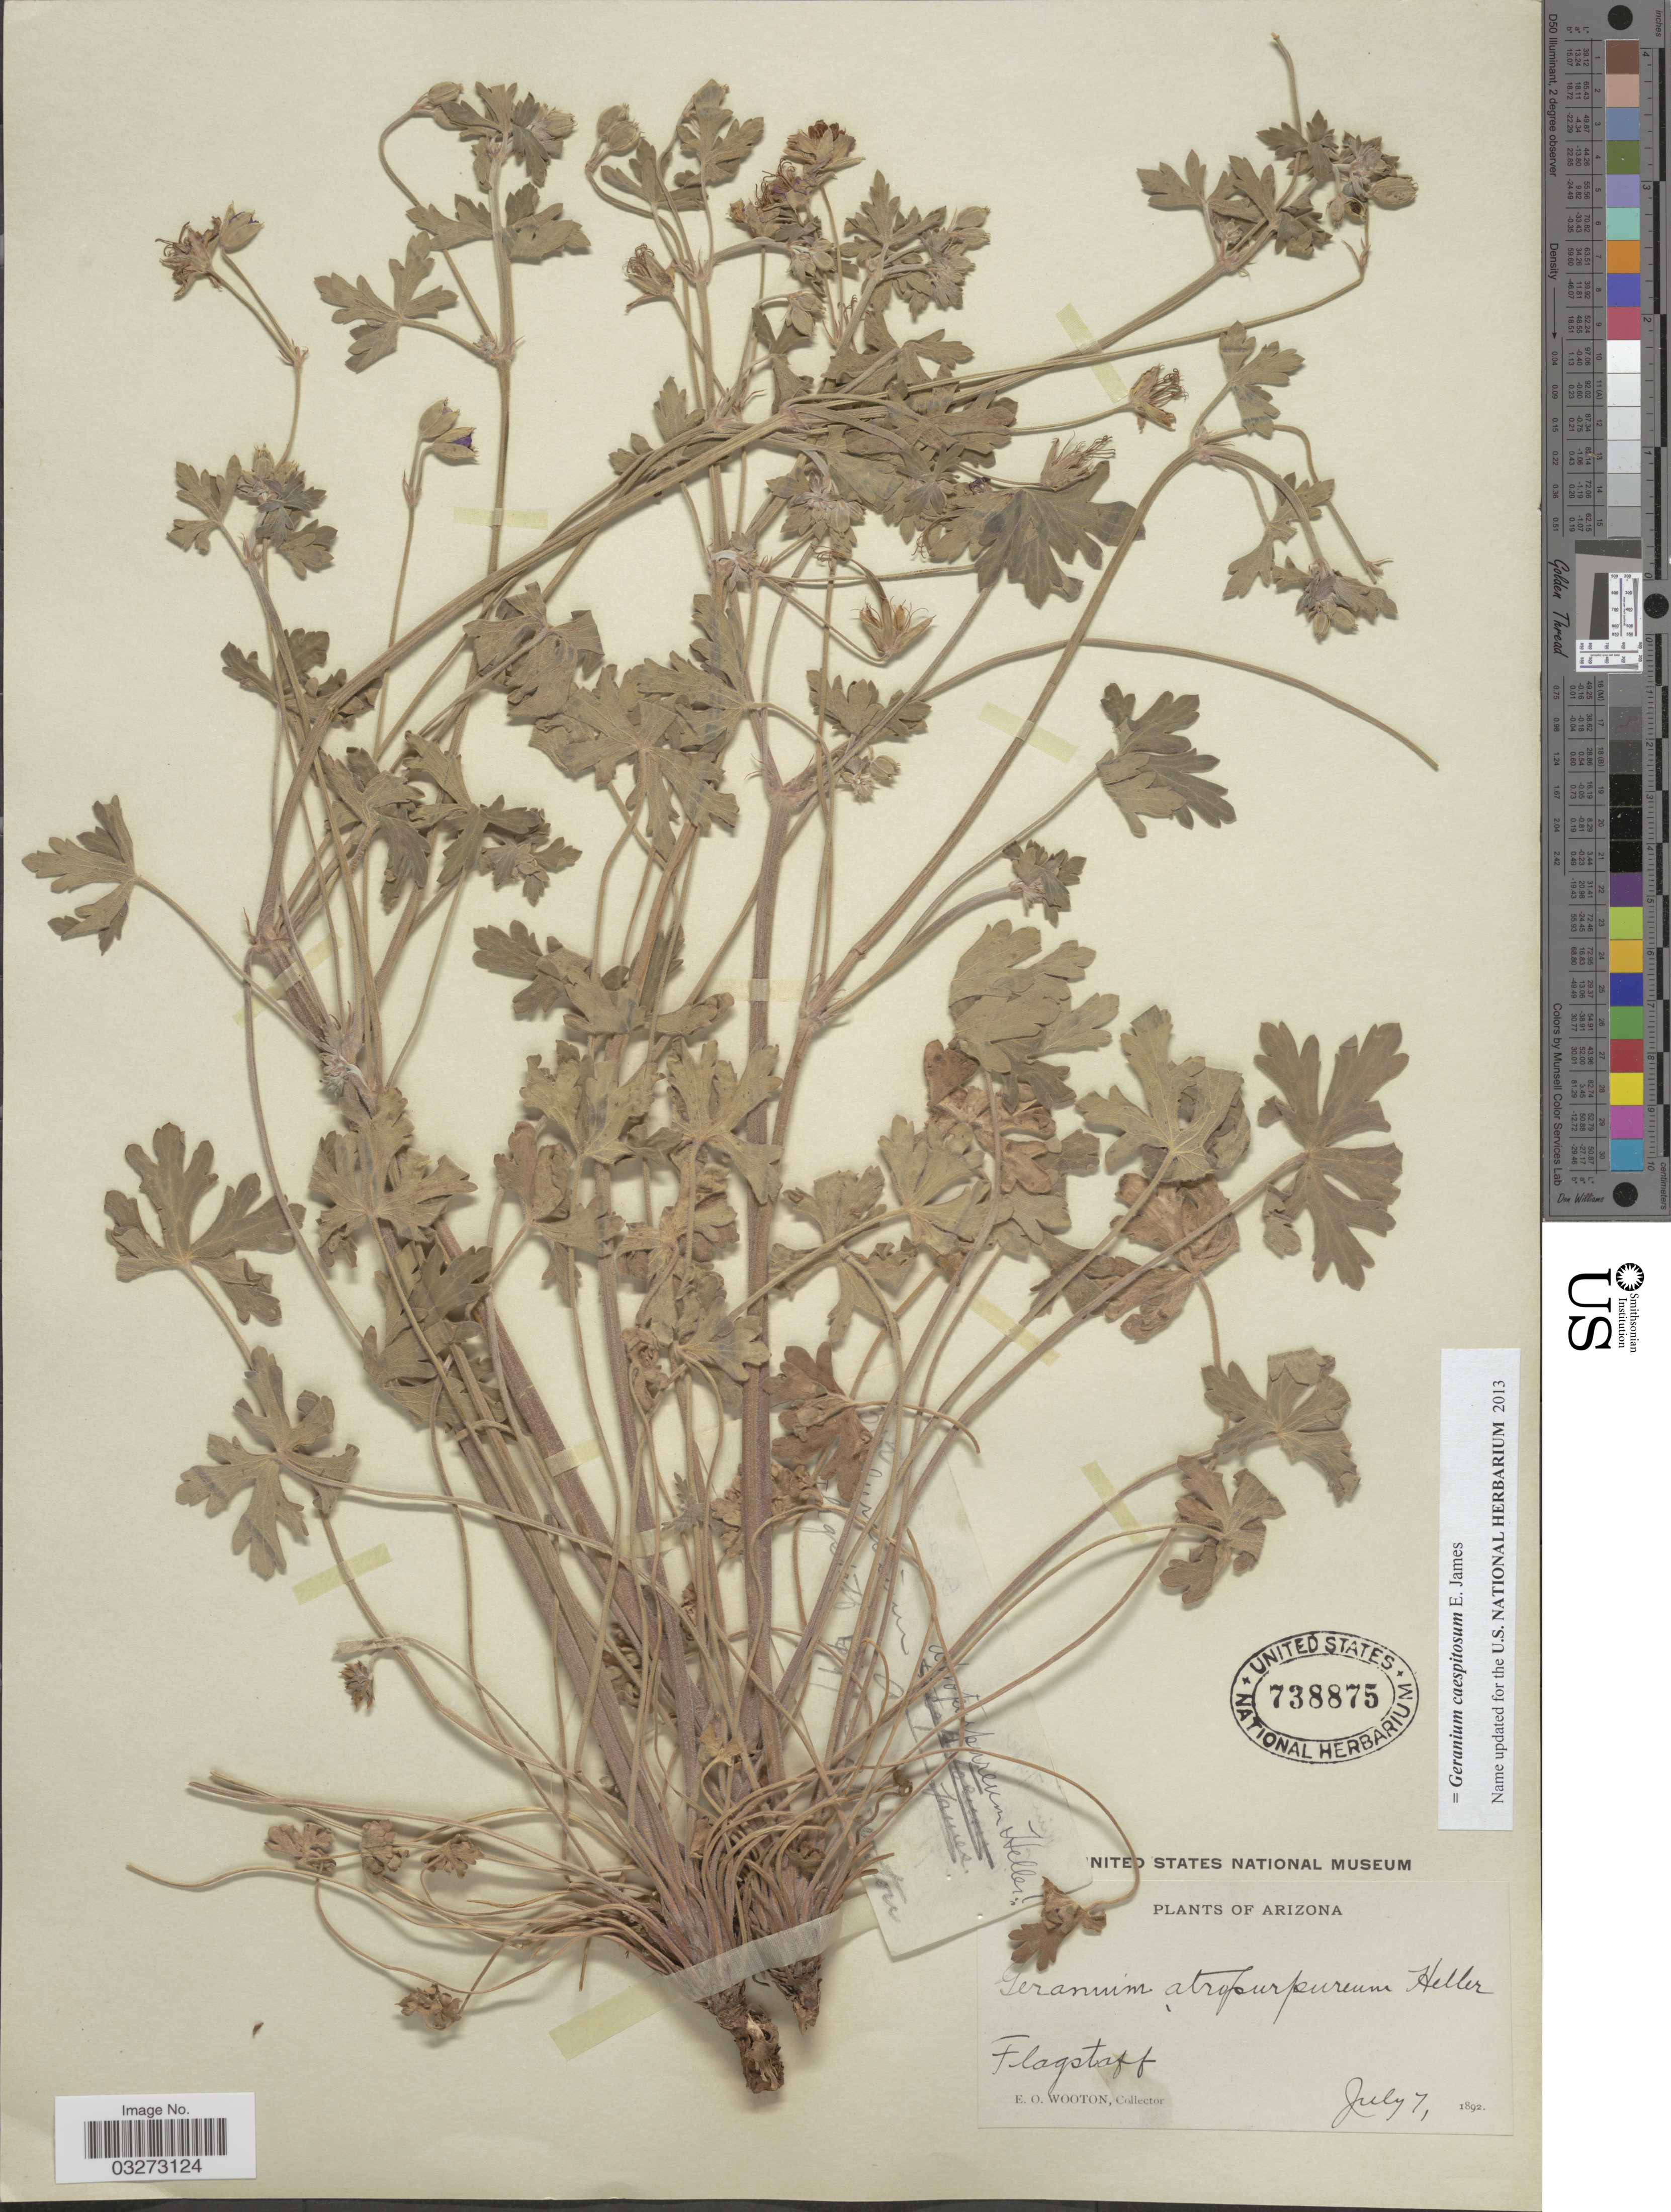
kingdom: Plantae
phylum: Tracheophyta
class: Magnoliopsida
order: Geraniales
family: Geraniaceae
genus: Geranium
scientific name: Geranium caespitosum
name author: E. James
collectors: E. O. Wooton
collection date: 1892-07-07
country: United States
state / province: Arizona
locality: Flagstaff.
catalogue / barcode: US 738875